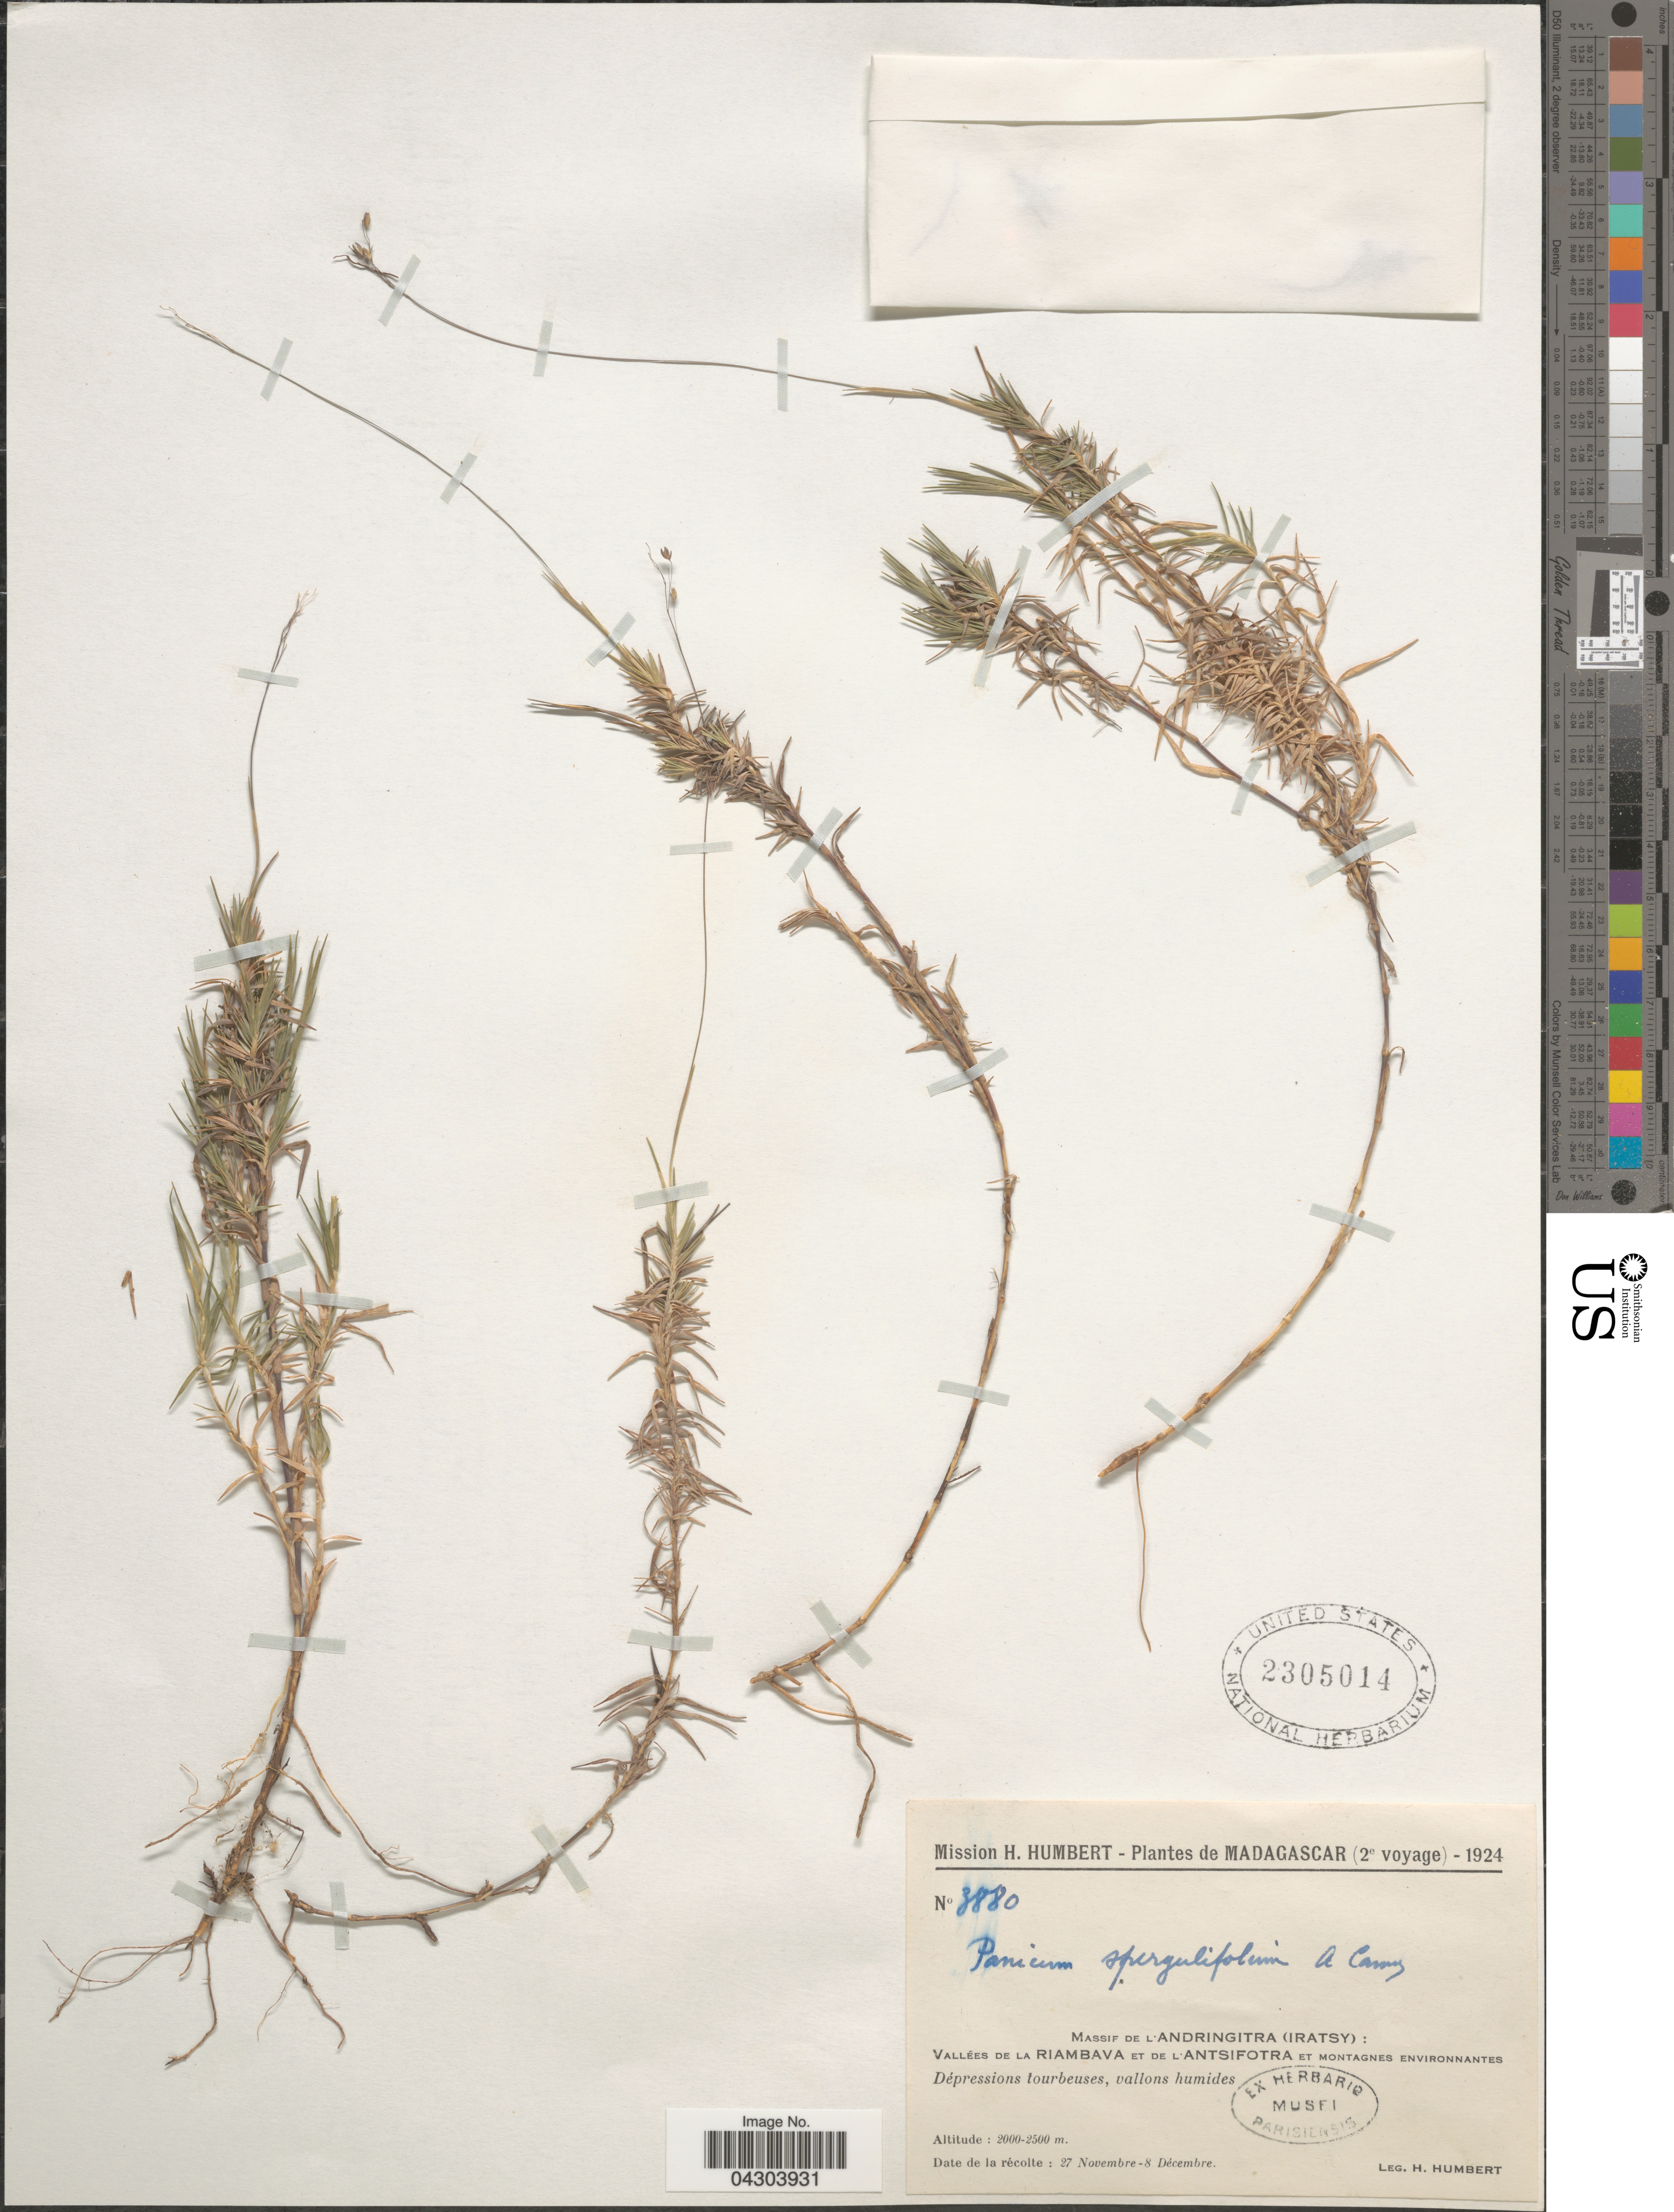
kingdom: Plantae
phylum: Tracheophyta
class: Liliopsida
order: Poales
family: Poaceae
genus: Panicum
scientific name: Panicum spergulifolium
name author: A. Camus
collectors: H. Humbert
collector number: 3880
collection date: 1924-11-27/1924-12-08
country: Madagascar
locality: Mission H. Humbert - Plantes de Madagascar (2e voyage) - 1924. Massif De L'Andringitra (Iratsy): Vallées De La Riambava Et De L'Antsifotra Et Montagnes Environnantes. Dépressions tourbeuses, vallons humides.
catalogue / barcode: US 2305014